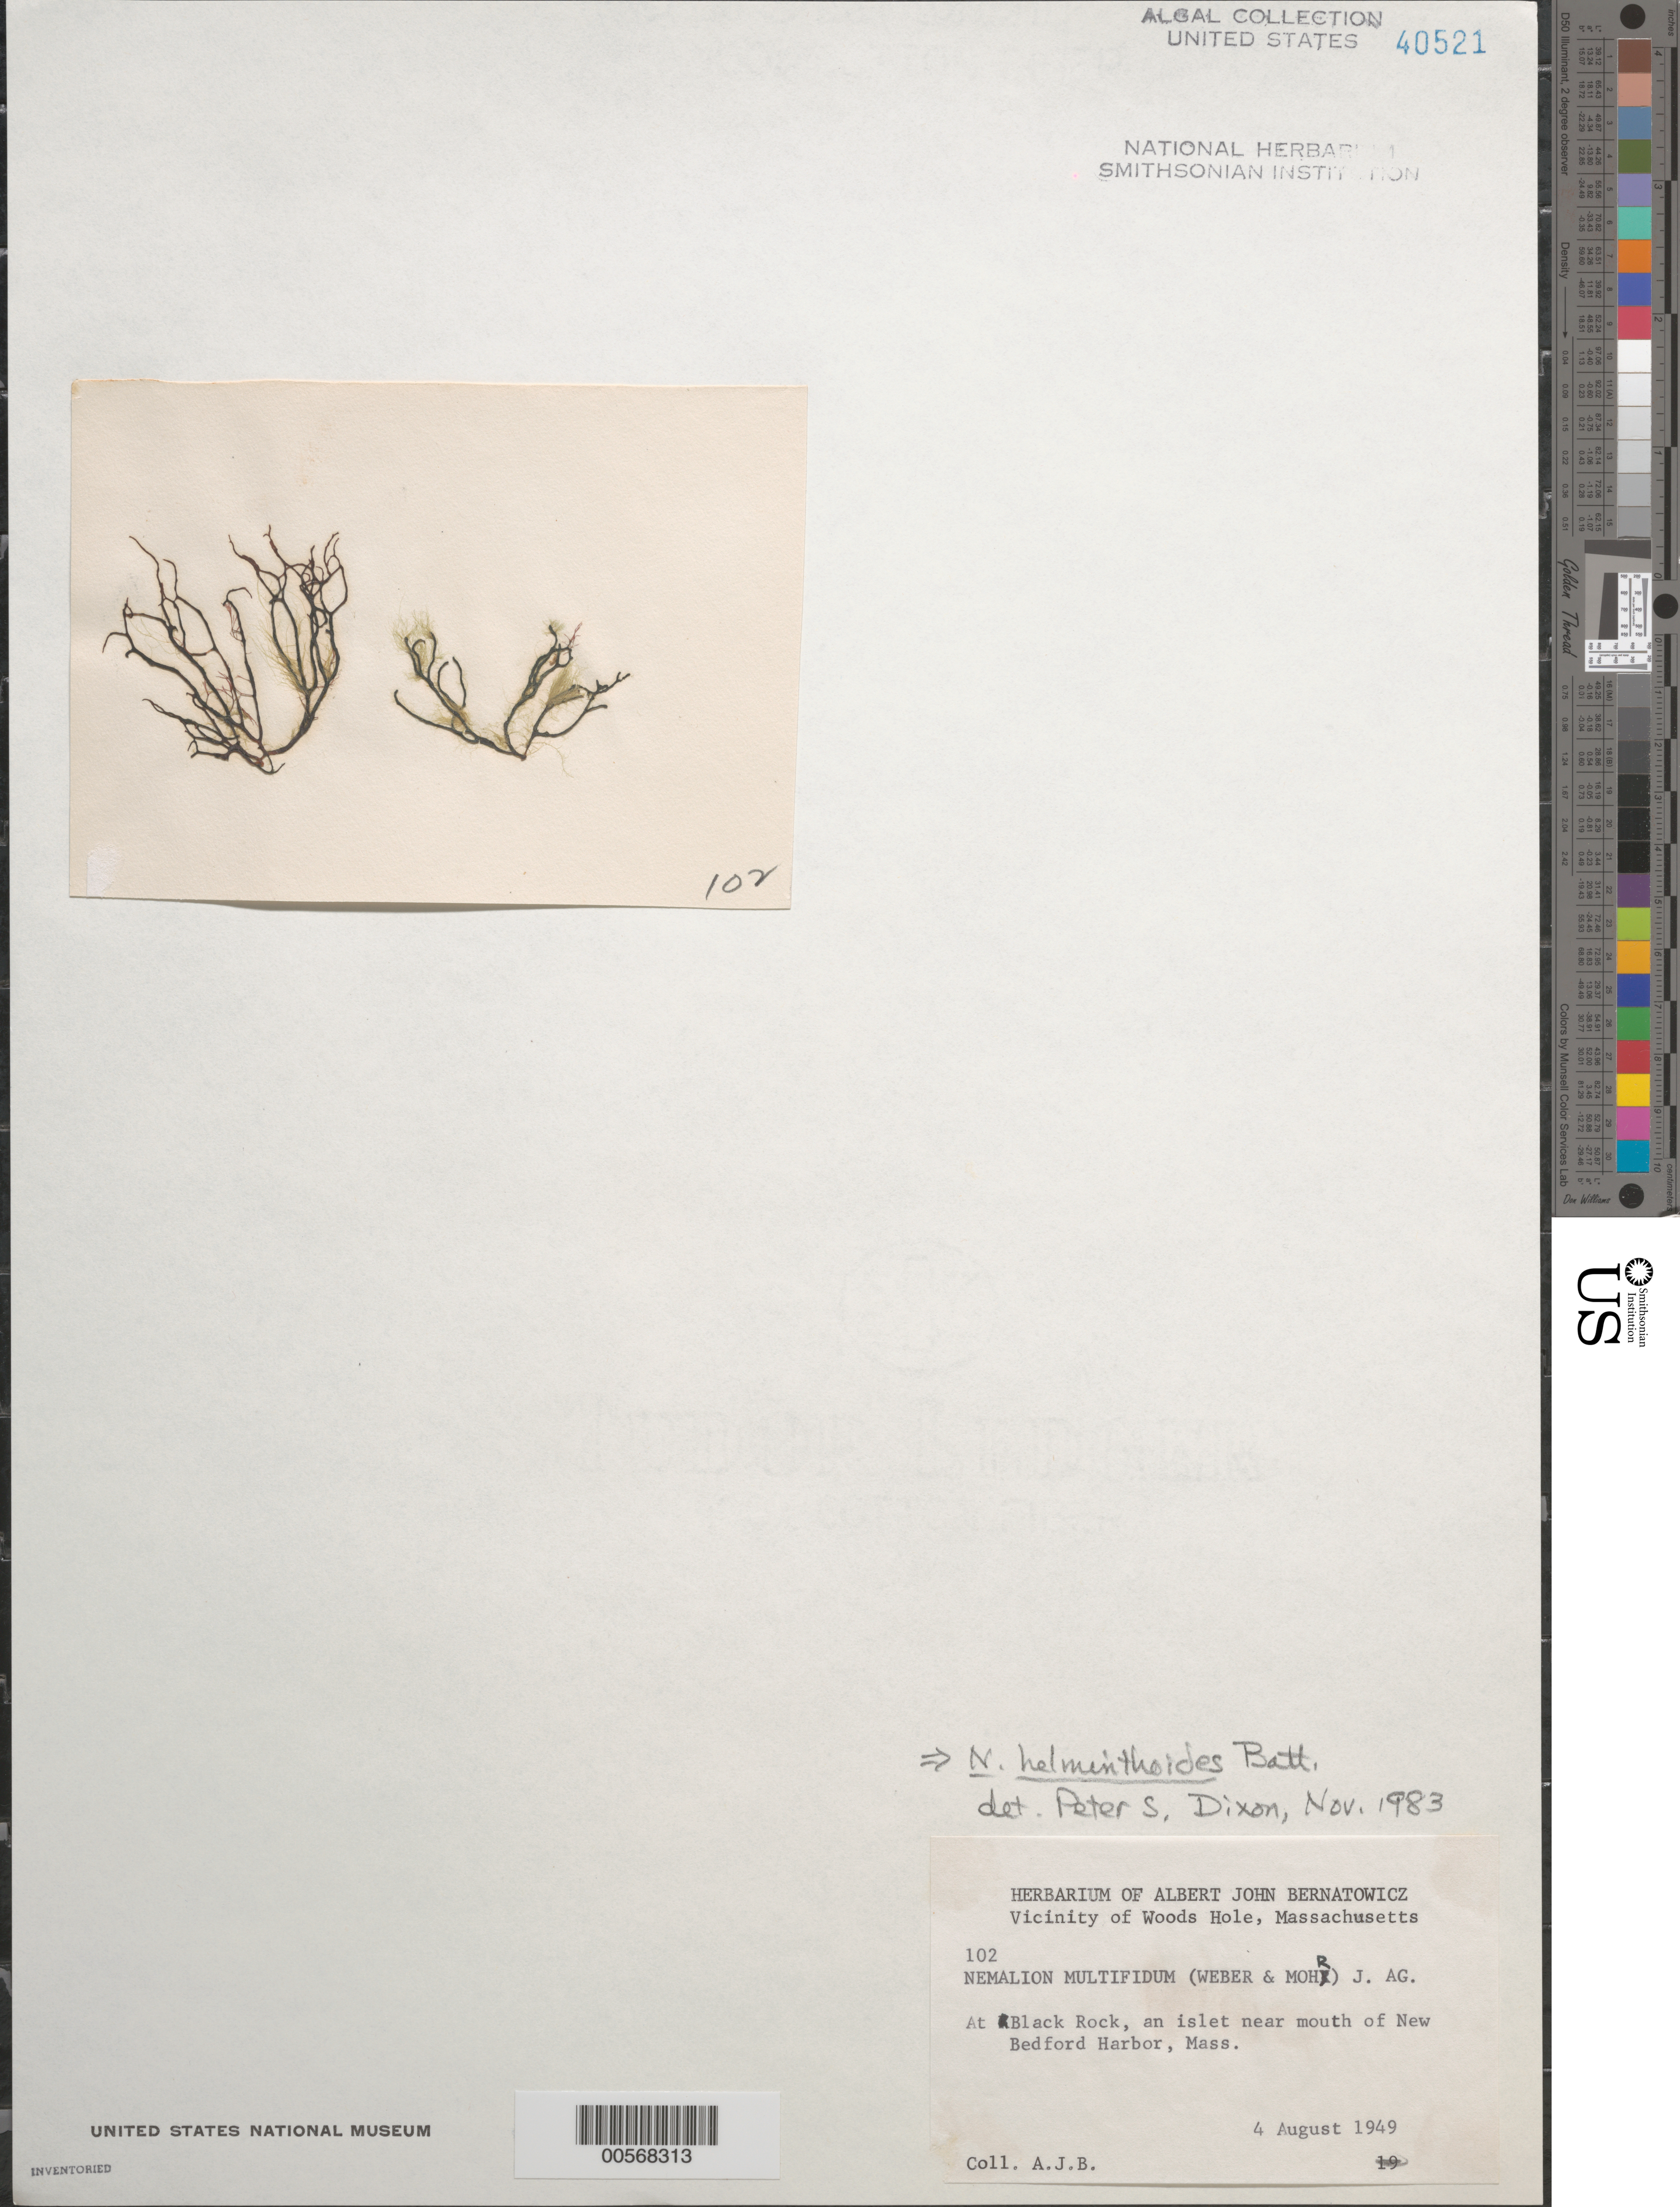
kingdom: Plantae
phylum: Rhodophyta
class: Florideophyceae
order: Nemaliales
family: Nemaliaceae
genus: Nemalion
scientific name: Nemalion multifidum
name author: (Lyngb.) Chauvin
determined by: Algae name updating Project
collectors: A. Bernatowicz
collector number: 102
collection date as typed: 04 Aug 1949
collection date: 1949-08-04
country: United States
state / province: Massachusetts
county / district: Bristol County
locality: Black Rock, near New Bedford Harbor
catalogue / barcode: US 40521